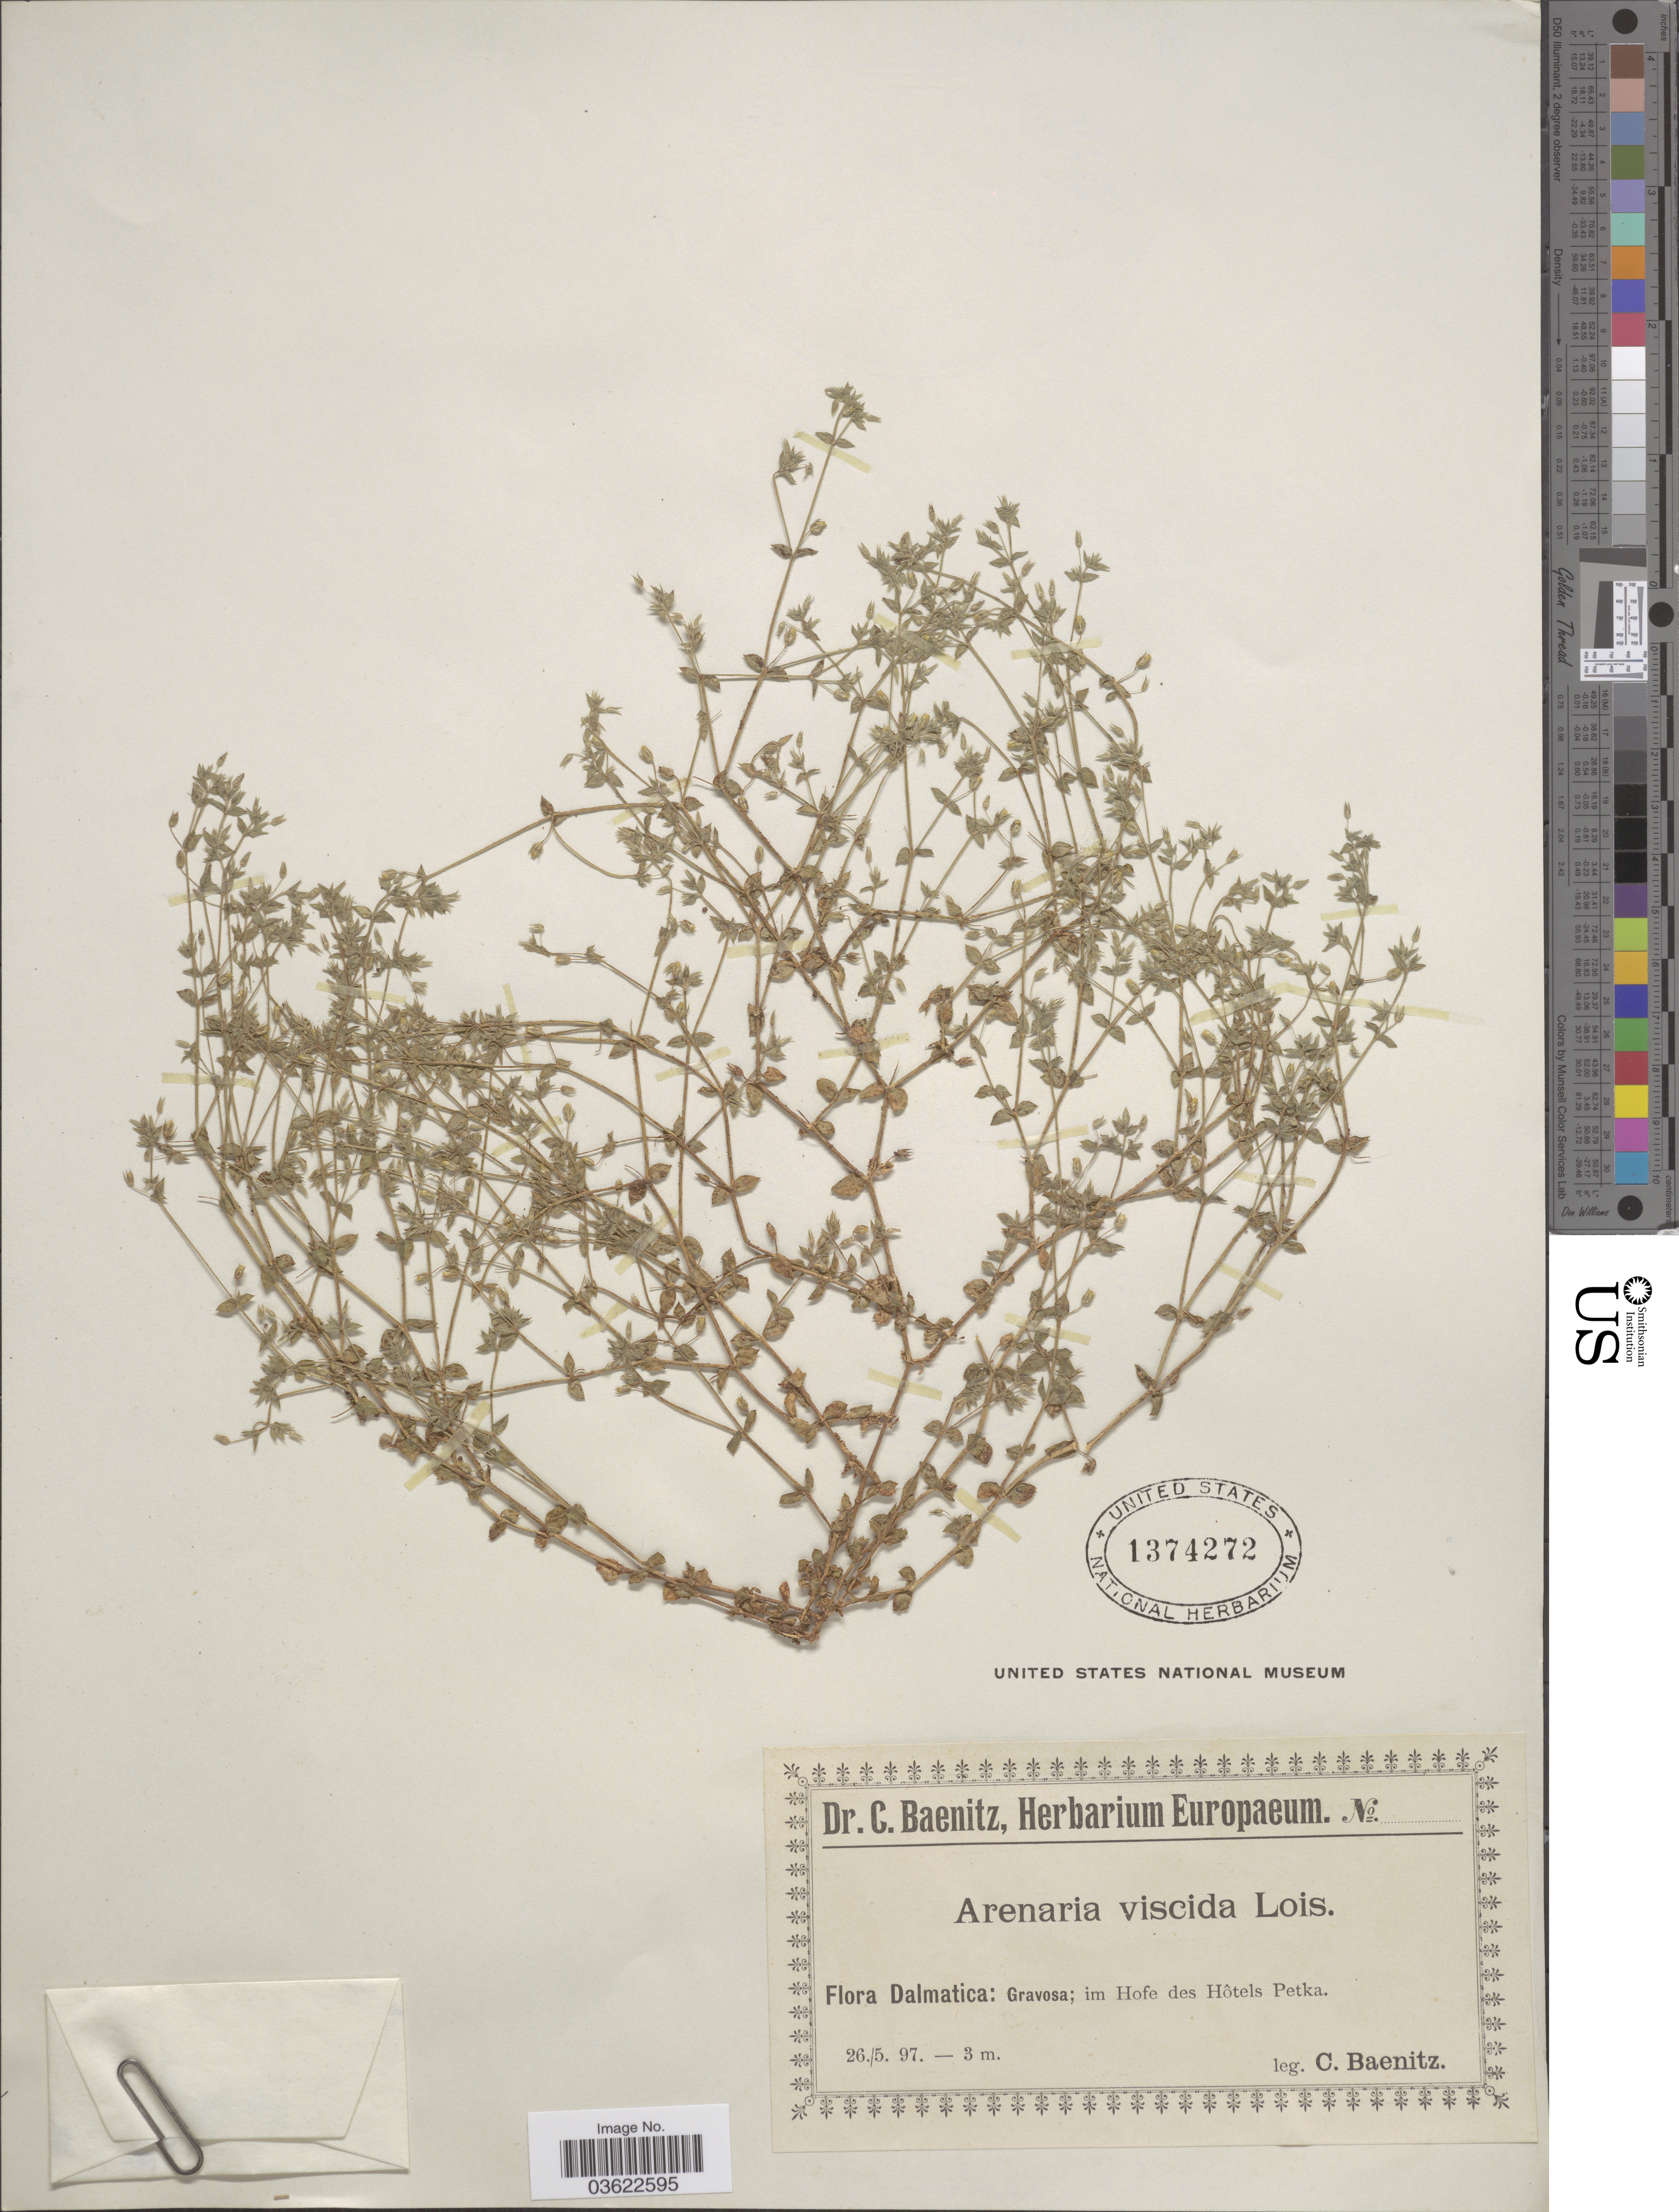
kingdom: Plantae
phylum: Tracheophyta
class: Magnoliopsida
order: Caryophyllales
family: Caryophyllaceae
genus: Arenaria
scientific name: Arenaria viscida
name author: Loisel.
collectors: C. G. Baenitz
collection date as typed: Transcribed d/m/y: 26/5/97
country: Croatia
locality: Dalmatica: Gravosa; im Hofe des Hôtels Petka.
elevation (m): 3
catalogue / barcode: US 1374272